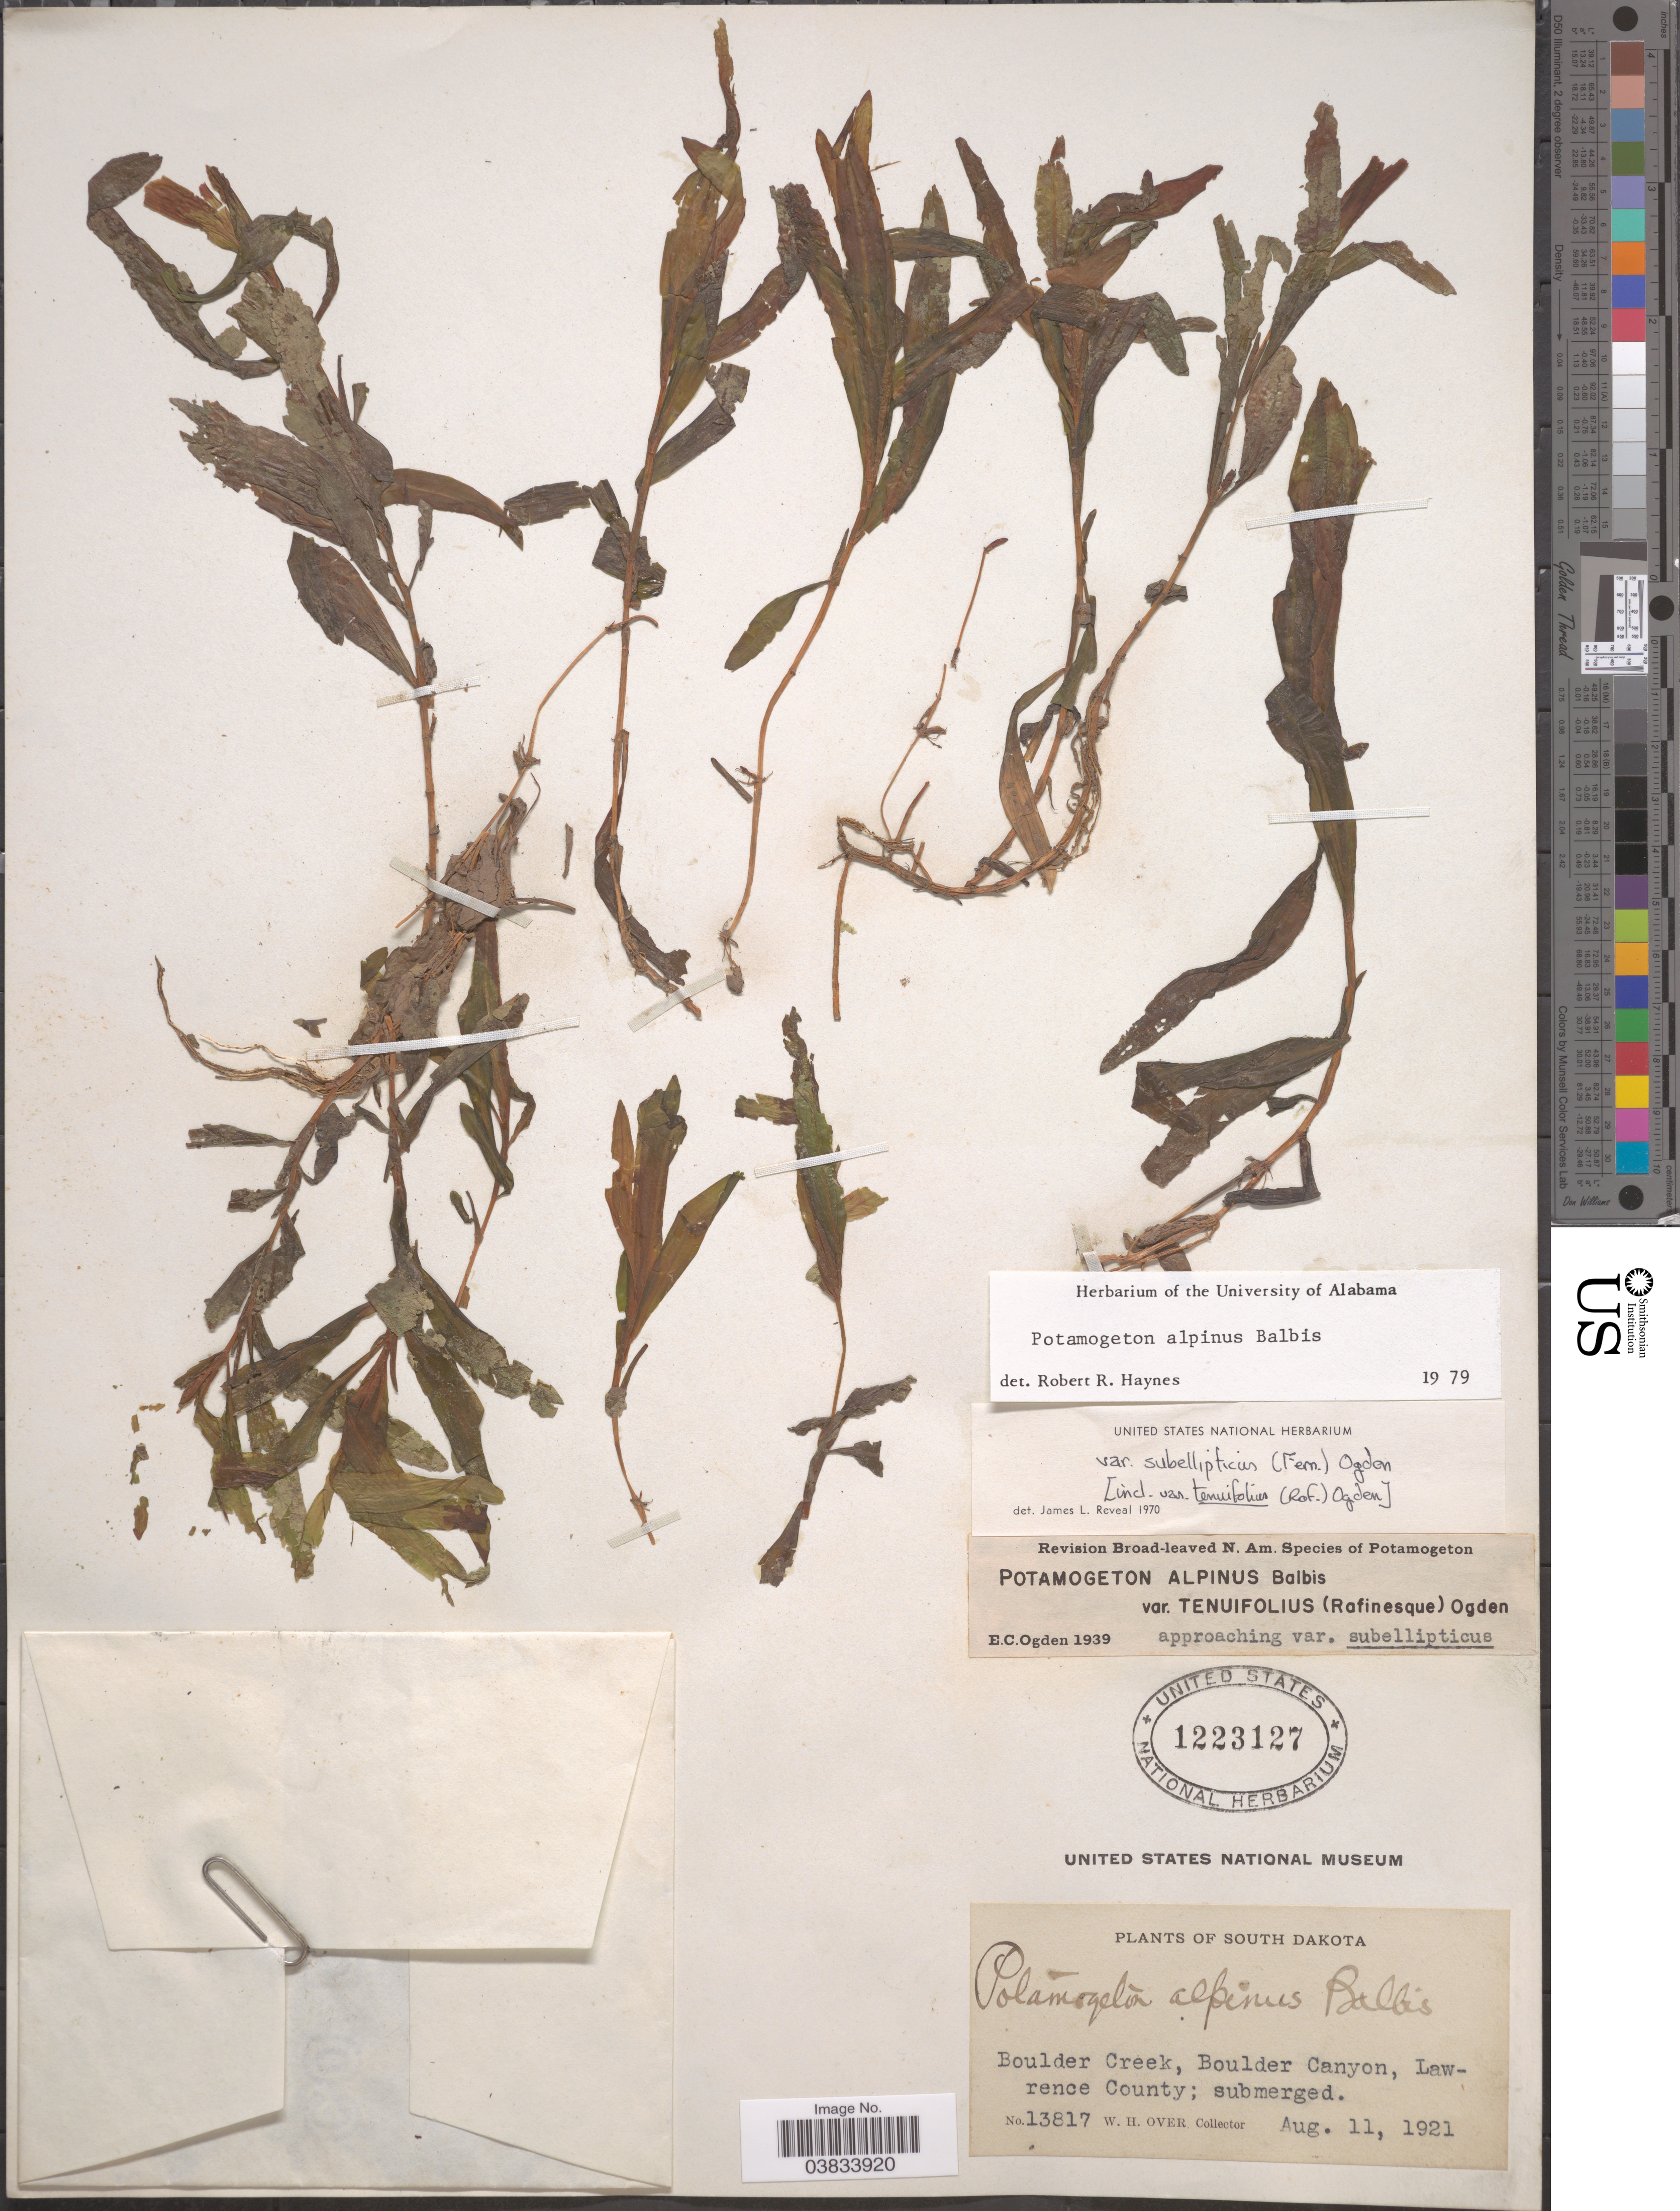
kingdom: Plantae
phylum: Tracheophyta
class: Liliopsida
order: Alismatales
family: Potamogetonaceae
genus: Potamogeton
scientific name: Potamogeton alpinus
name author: Balb.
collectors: W. Over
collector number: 13817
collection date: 1921-08-11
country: United States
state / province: South Dakota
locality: Boulder Creek, Boulder Canyon, Lawrence County.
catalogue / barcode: US 1223127